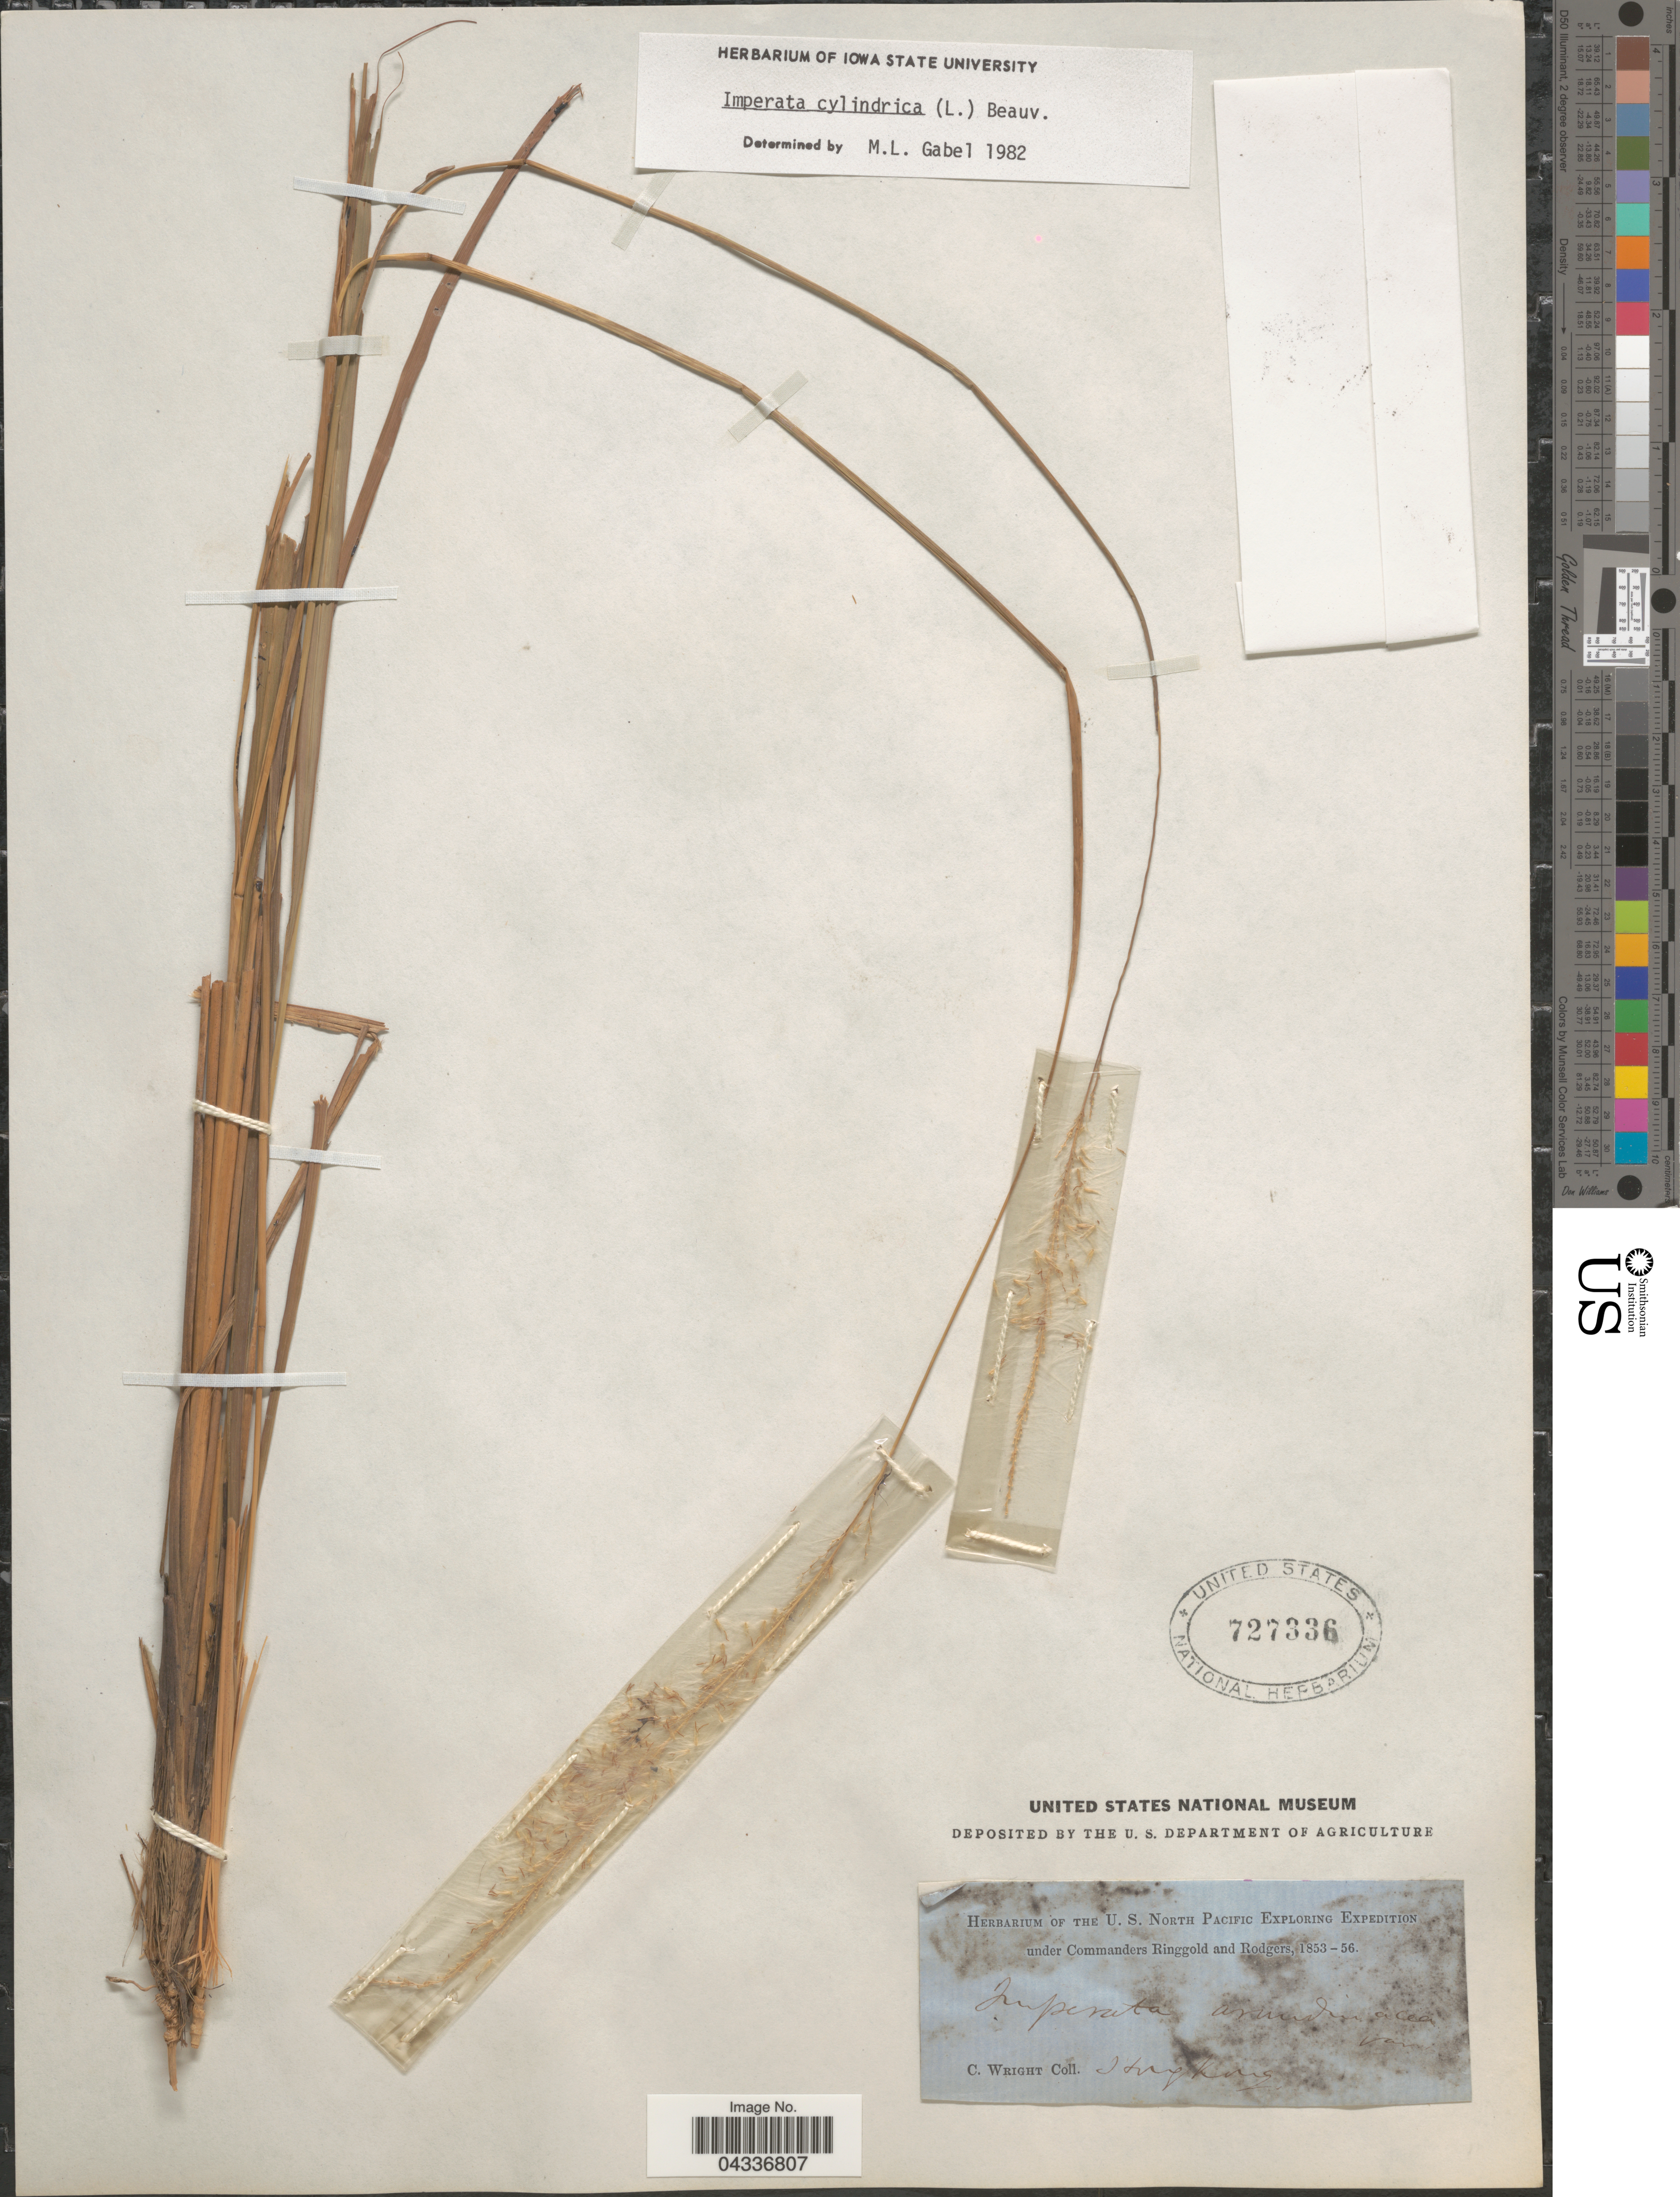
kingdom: Plantae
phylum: Tracheophyta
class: Liliopsida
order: Poales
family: Poaceae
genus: Imperata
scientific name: Imperata cylindrica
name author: (L.) P. Beauv.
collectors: C. Wight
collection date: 1853/1856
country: China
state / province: Hong Kong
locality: The U.S. North Pacific Exploring Expedition.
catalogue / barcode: US 727336